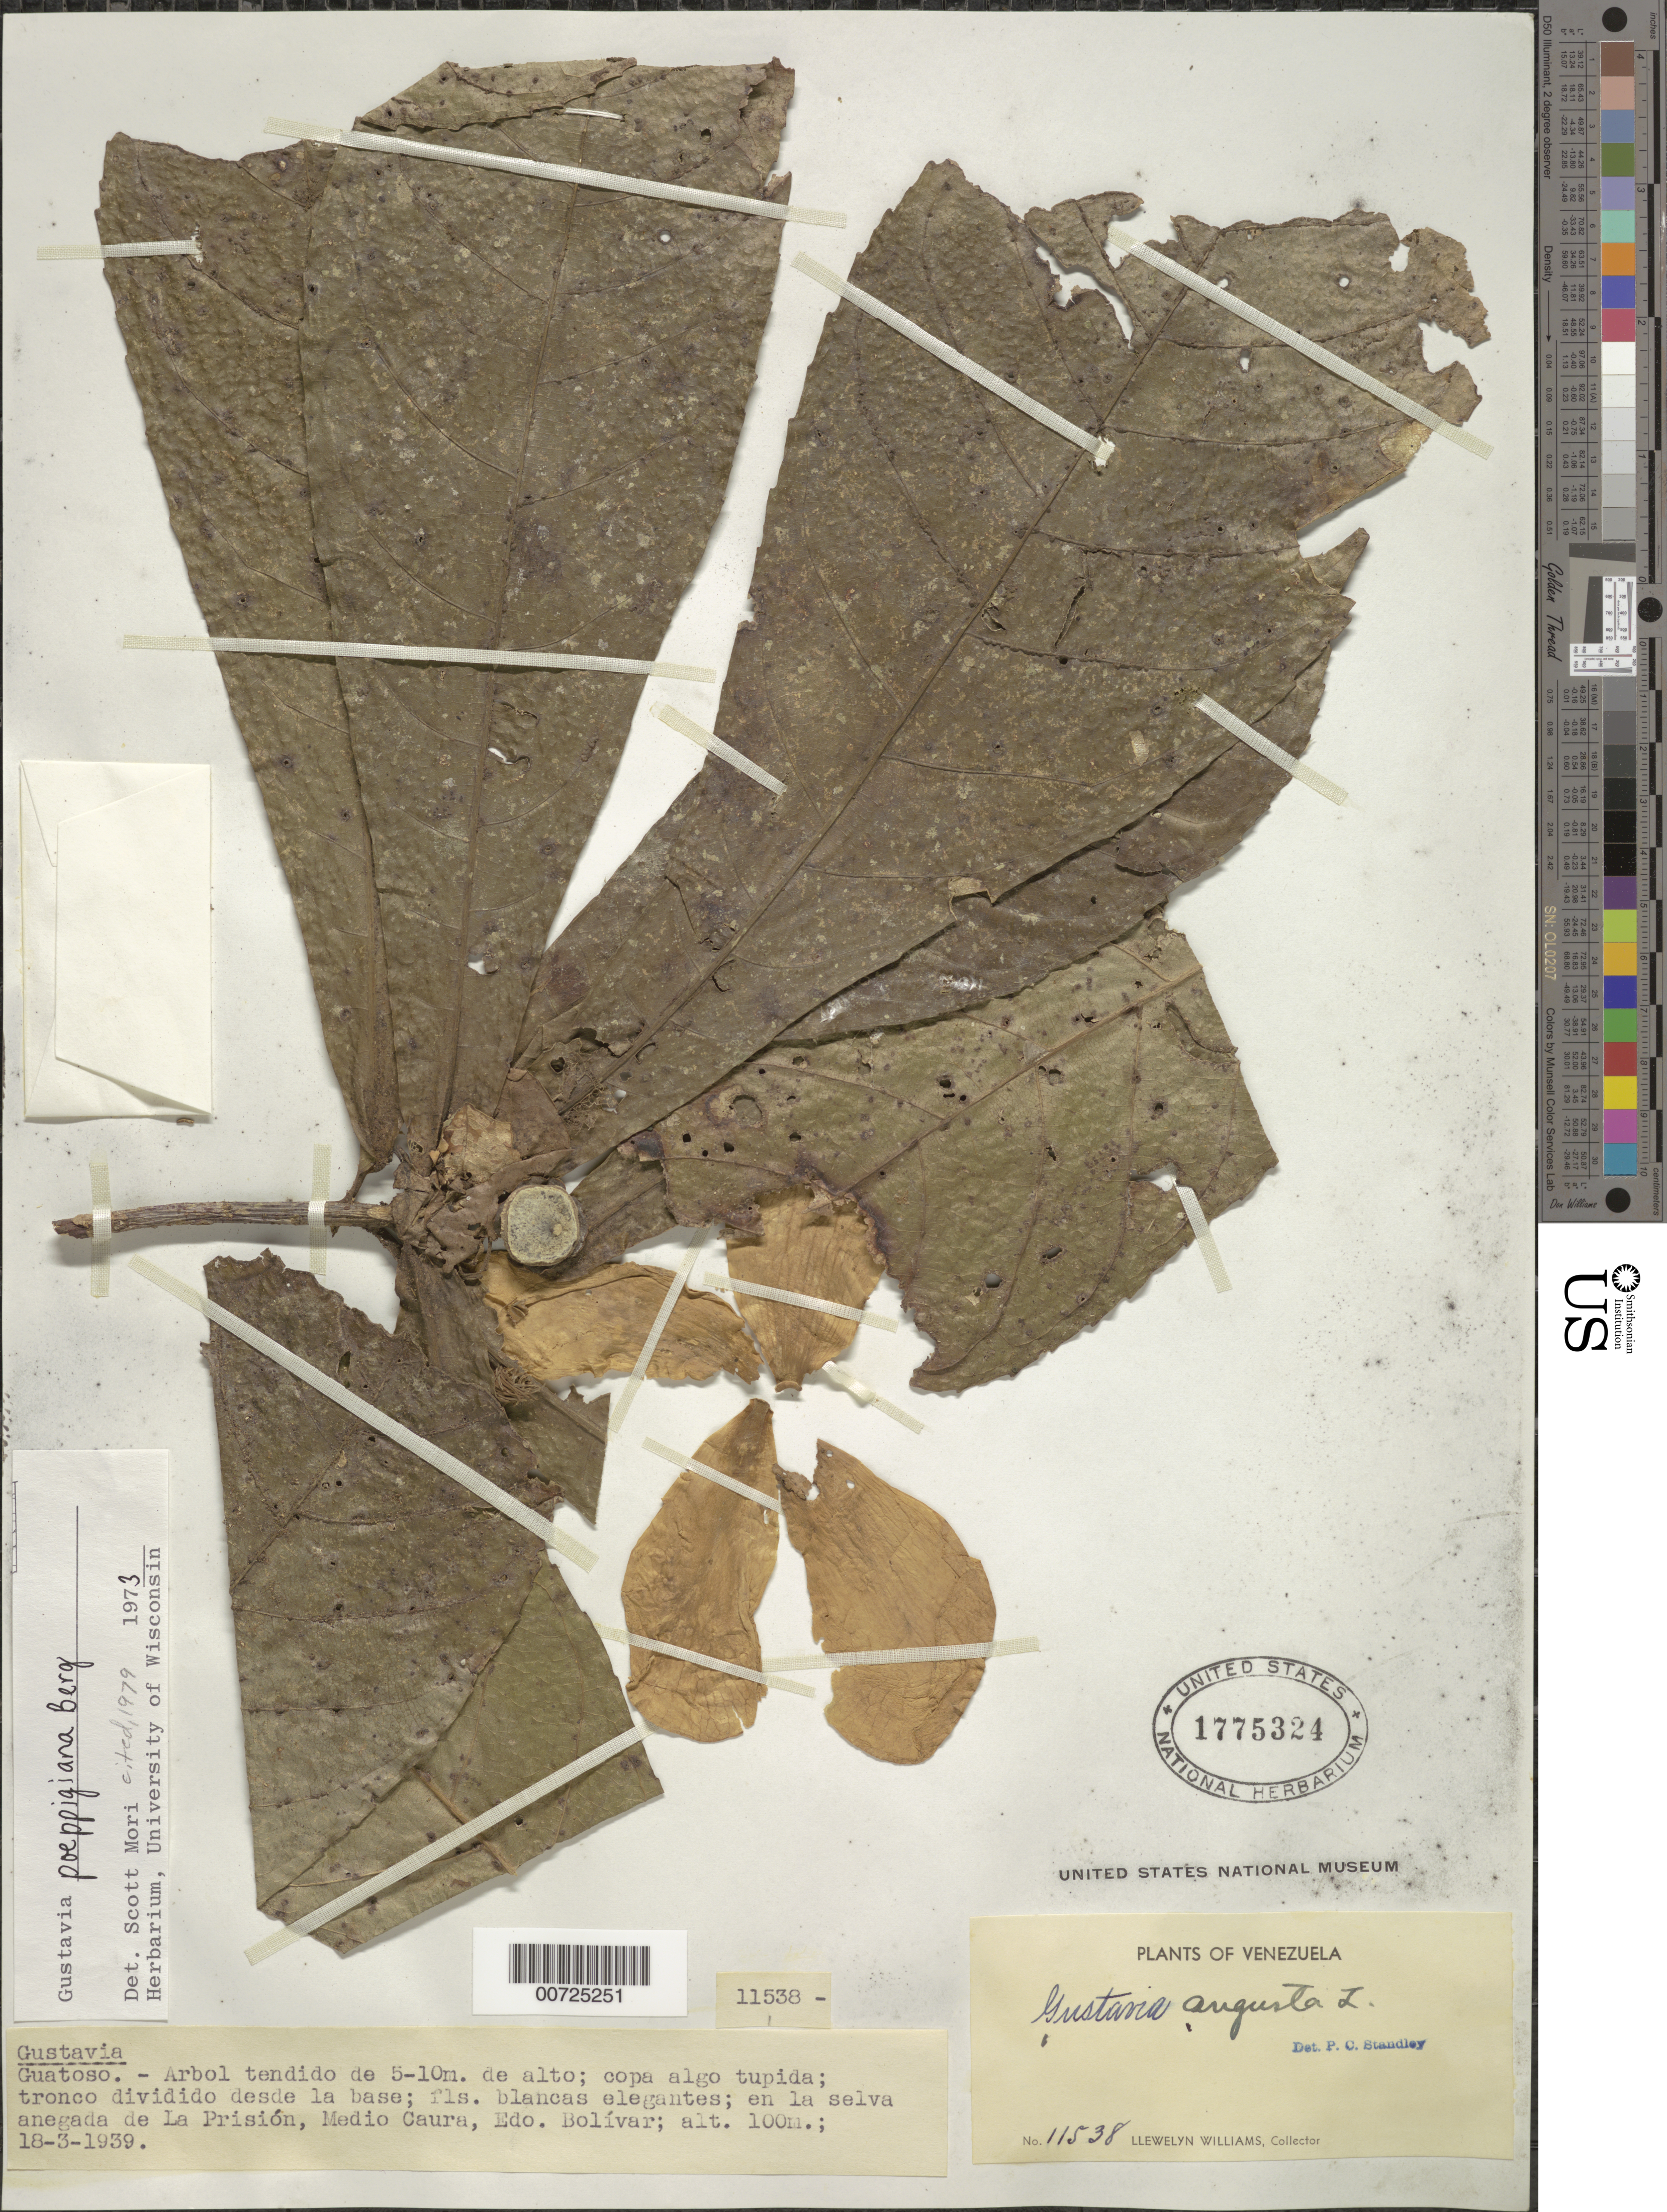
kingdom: Plantae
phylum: Tracheophyta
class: Magnoliopsida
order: Ericales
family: Lecythidaceae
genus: Gustavia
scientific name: Gustavia poeppigiana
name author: O. Berg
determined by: Mori, Scott A.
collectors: Ll. Williams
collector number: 11538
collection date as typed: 18-Mar-39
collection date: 1939-03-18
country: Venezuela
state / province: Bolívar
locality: La Prisión, Medio Caura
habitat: Flooded forest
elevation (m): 100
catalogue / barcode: US 1775324